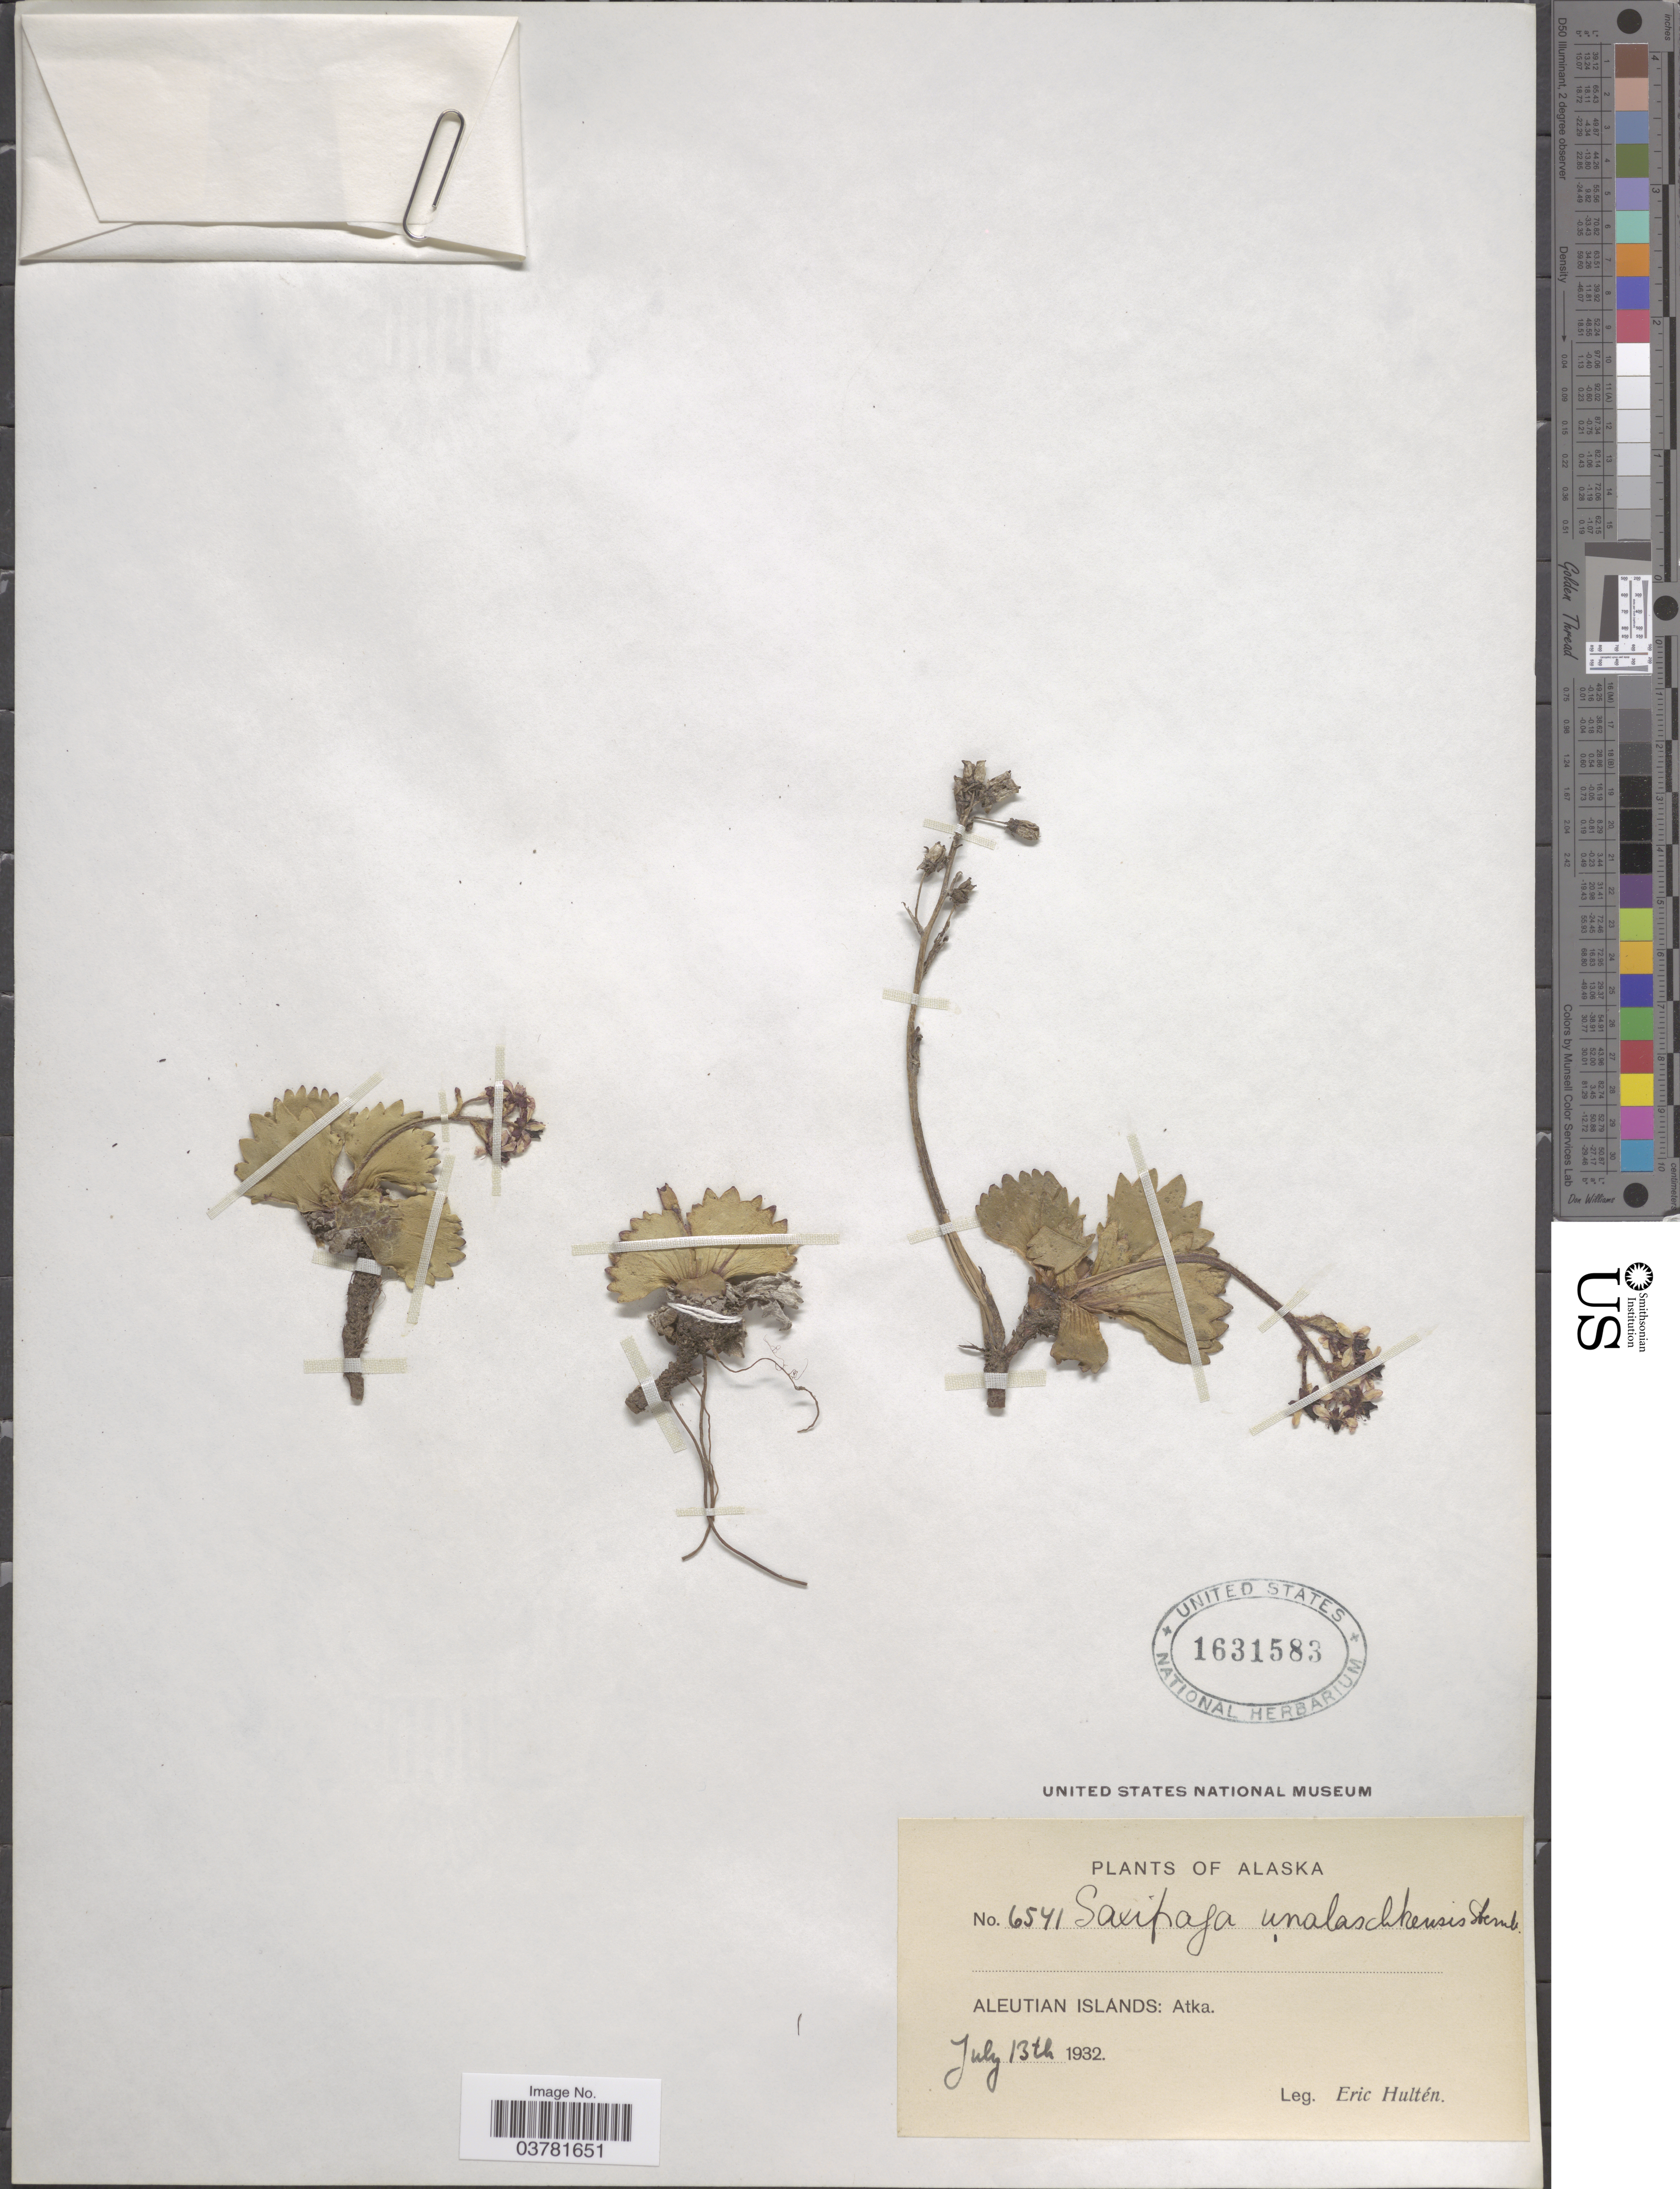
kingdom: Plantae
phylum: Tracheophyta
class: Magnoliopsida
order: Saxifragales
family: Saxifragaceae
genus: Micranthes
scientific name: Micranthes unalaschcensis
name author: (Sternb.) Gornall & H. Ohba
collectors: E. G. Hultén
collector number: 6541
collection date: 1932-07-13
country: United States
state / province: Alaska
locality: Aleutian Islands: Atka.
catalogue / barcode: US 1631583